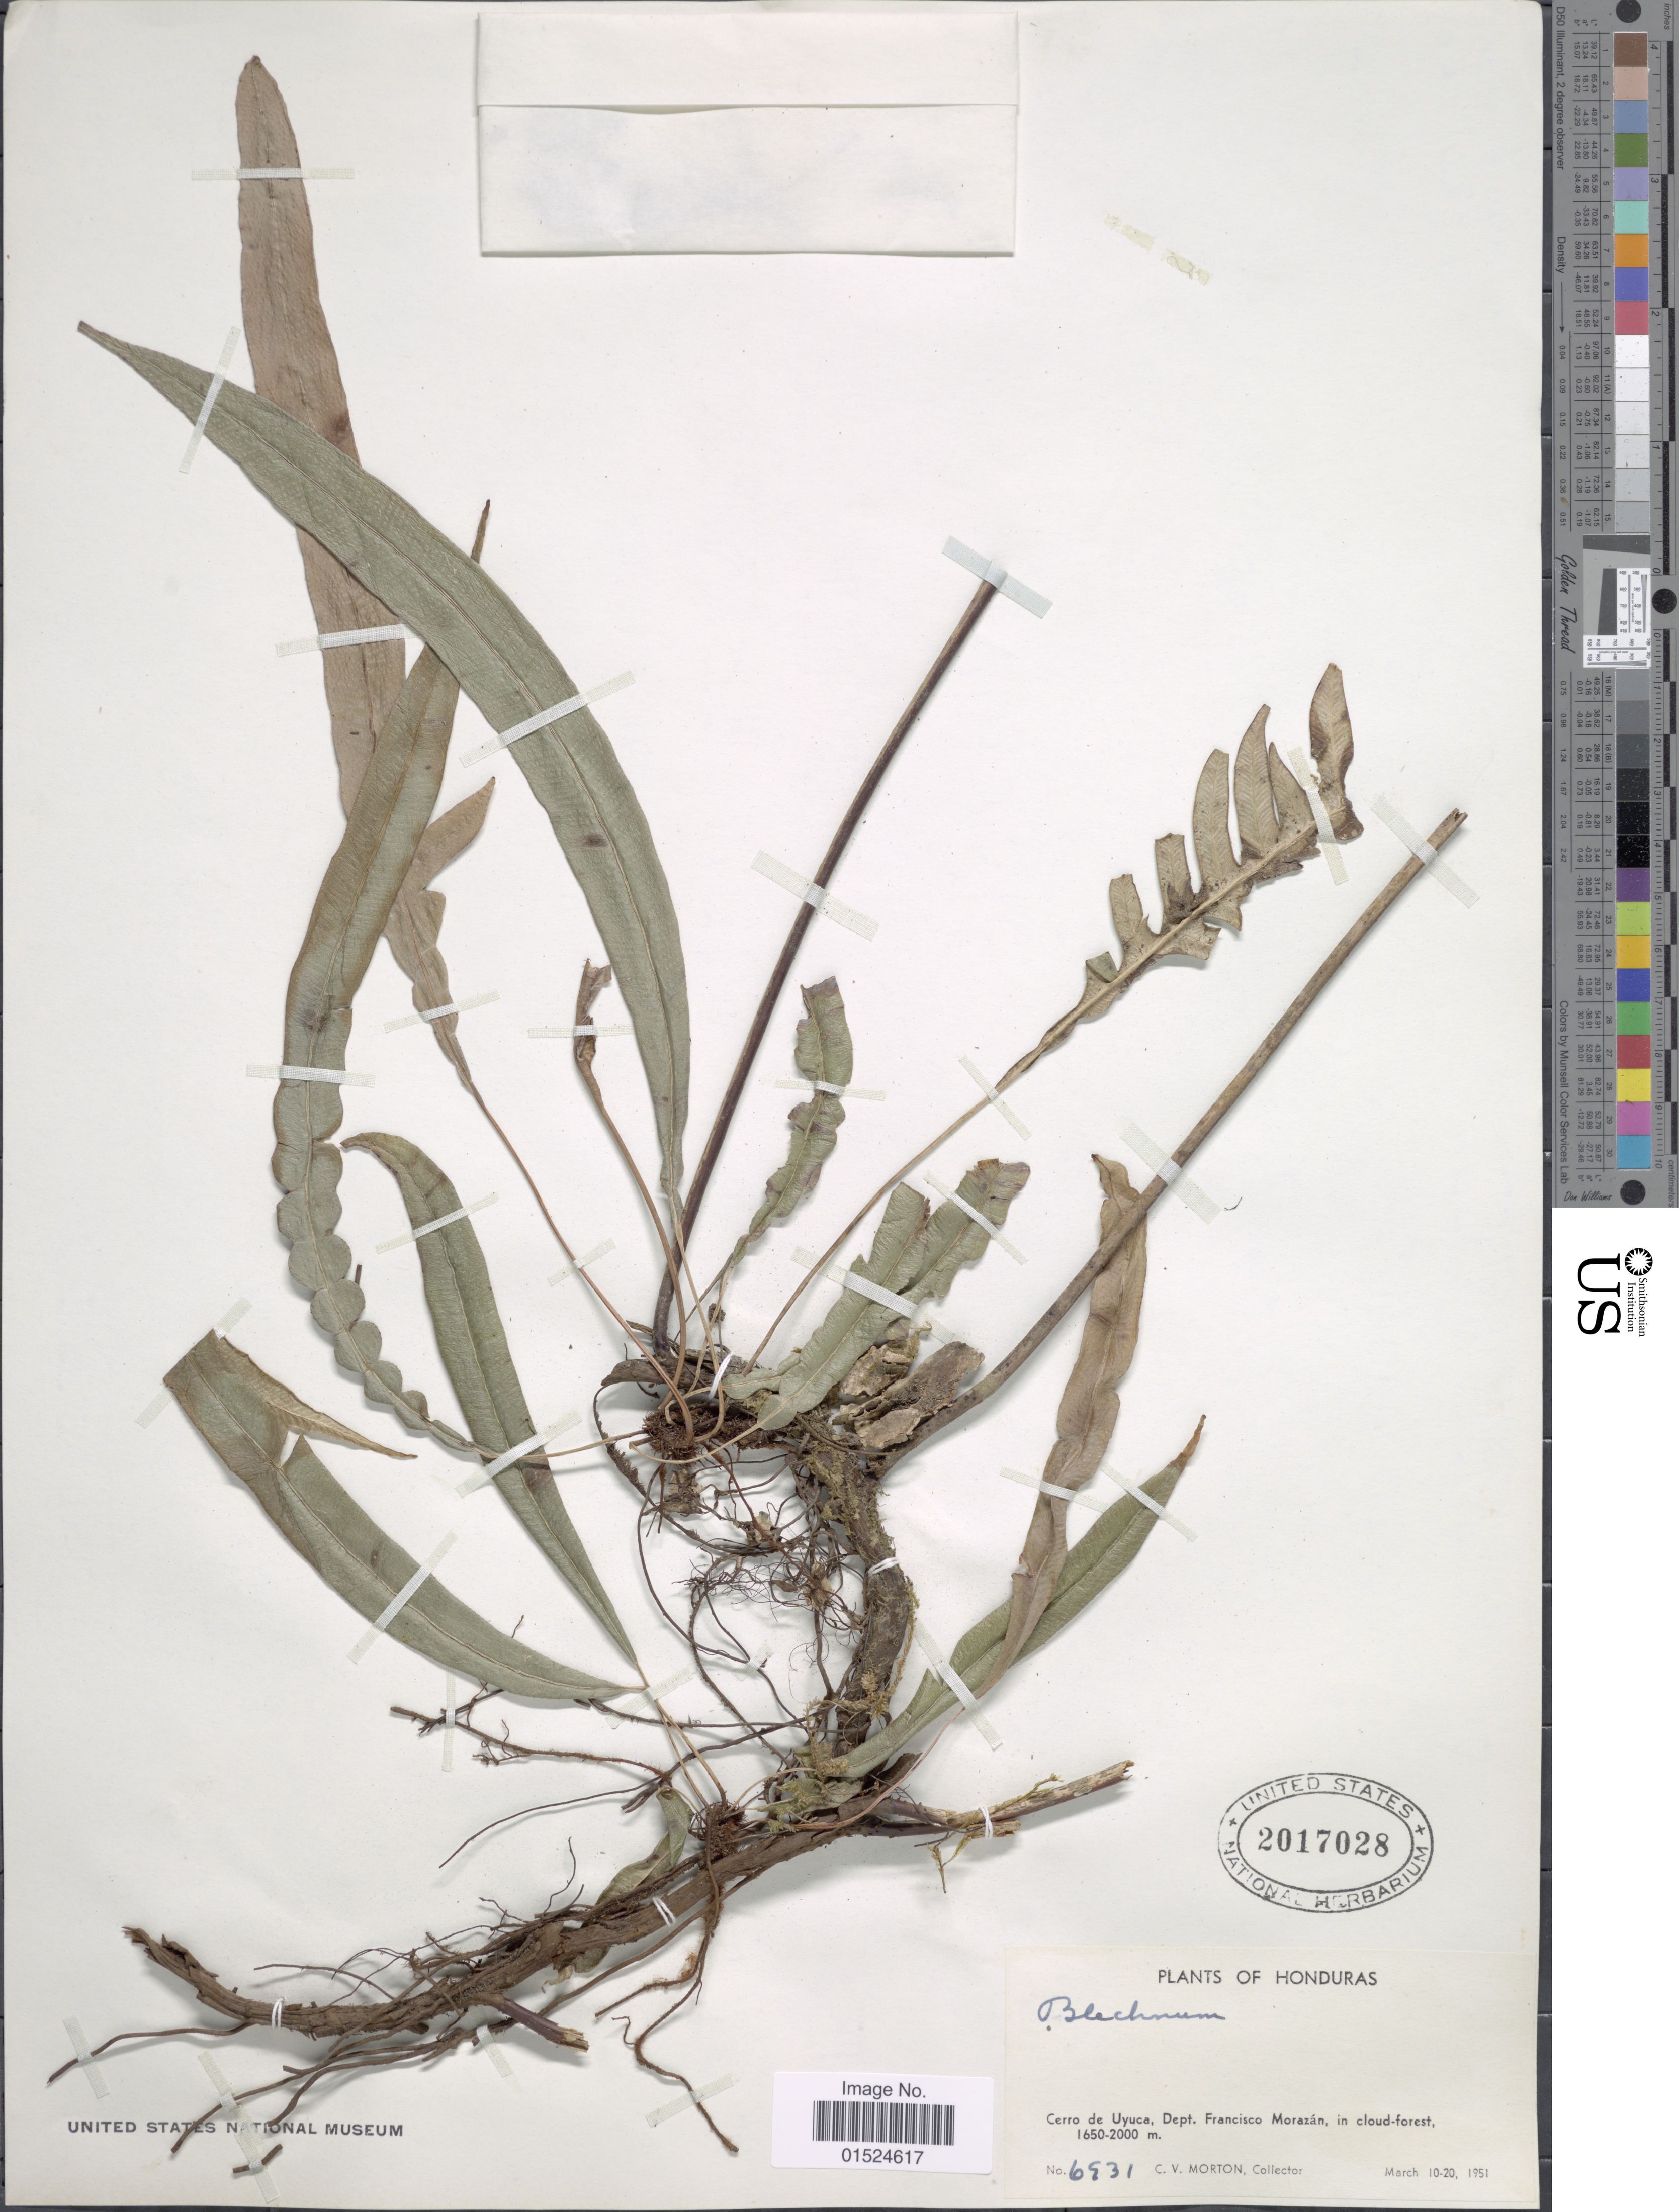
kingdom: Plantae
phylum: Tracheophyta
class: Polypodiopsida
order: Polypodiales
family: Blechnaceae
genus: Blechnum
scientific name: Blechnum sp.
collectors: C. V. Morton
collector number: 6931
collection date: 1951-03-10/1951-03-20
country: Honduras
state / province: Fco. Morazán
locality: Cerro de Uyuca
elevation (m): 1650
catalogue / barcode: US 2017028